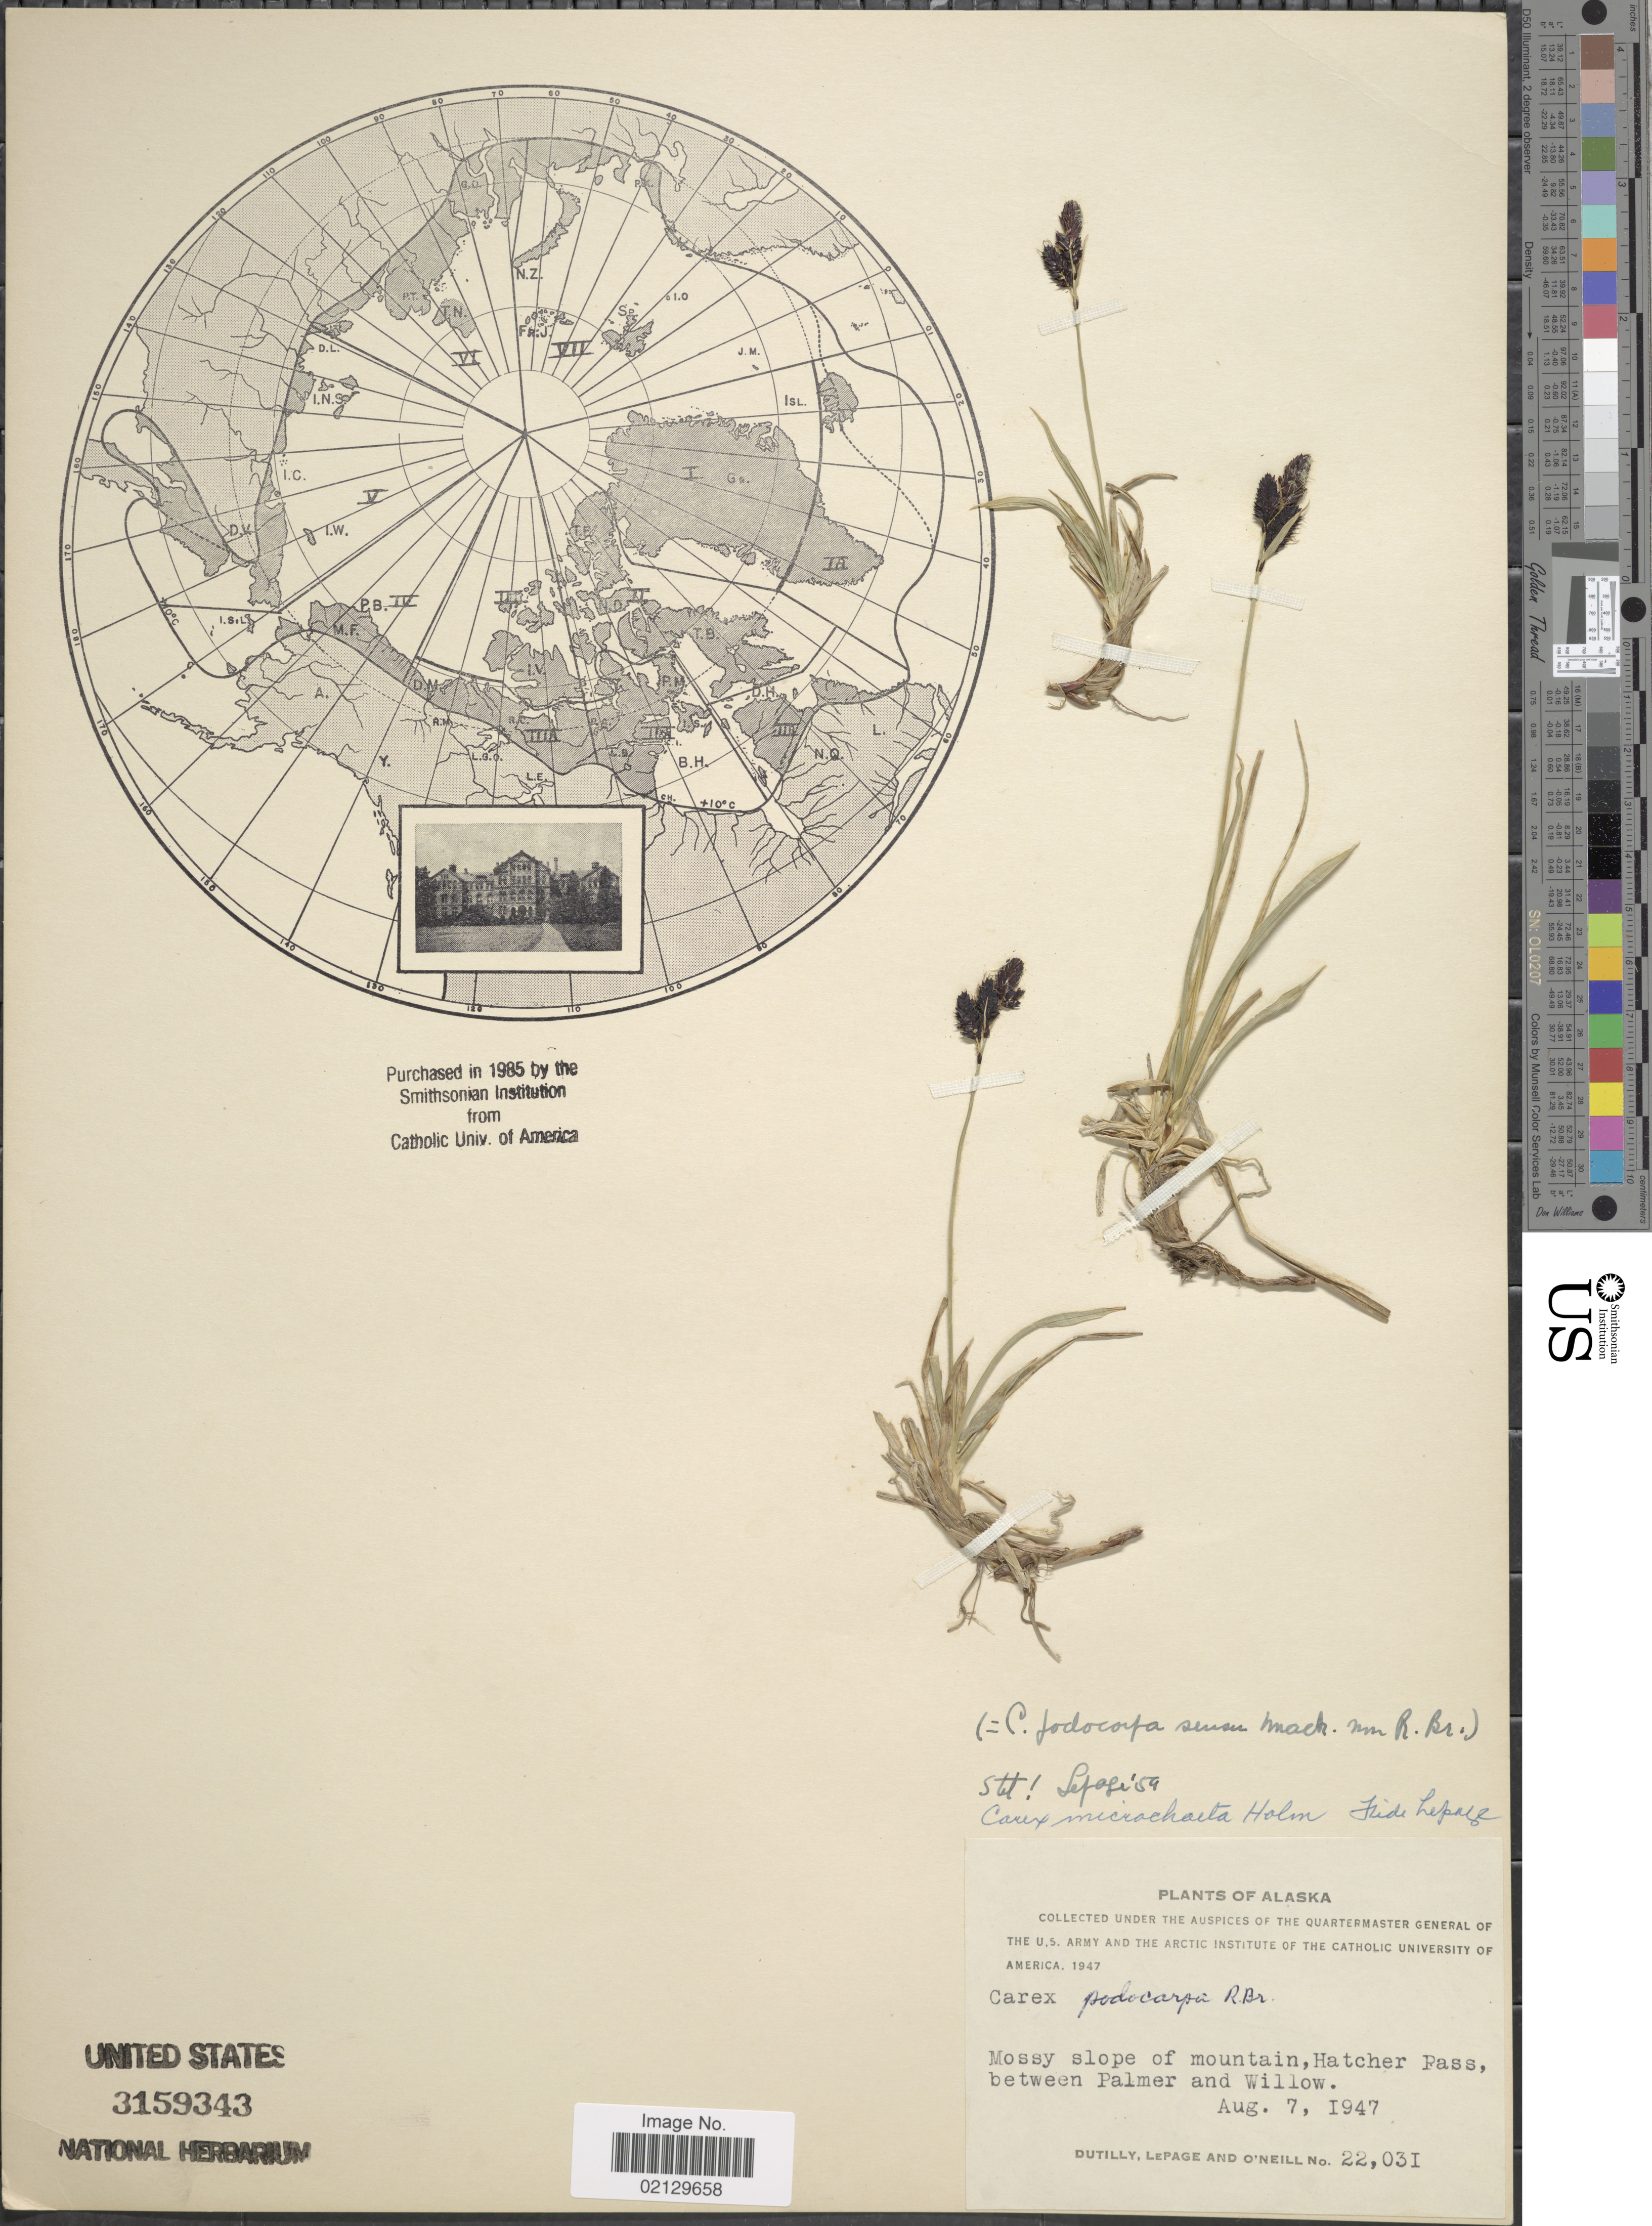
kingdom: Plantae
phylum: Tracheophyta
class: Liliopsida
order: Poales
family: Cyperaceae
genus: Carex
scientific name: Carex podocarpa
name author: R. Br.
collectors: -. Dutilly, -. LePage & O' Neill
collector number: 22031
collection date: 1947-08-07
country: United States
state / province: Alaska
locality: Alaska, Mossy slope of mountain, Hatcher pass, between Palmer and Willow.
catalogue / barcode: US 3159343